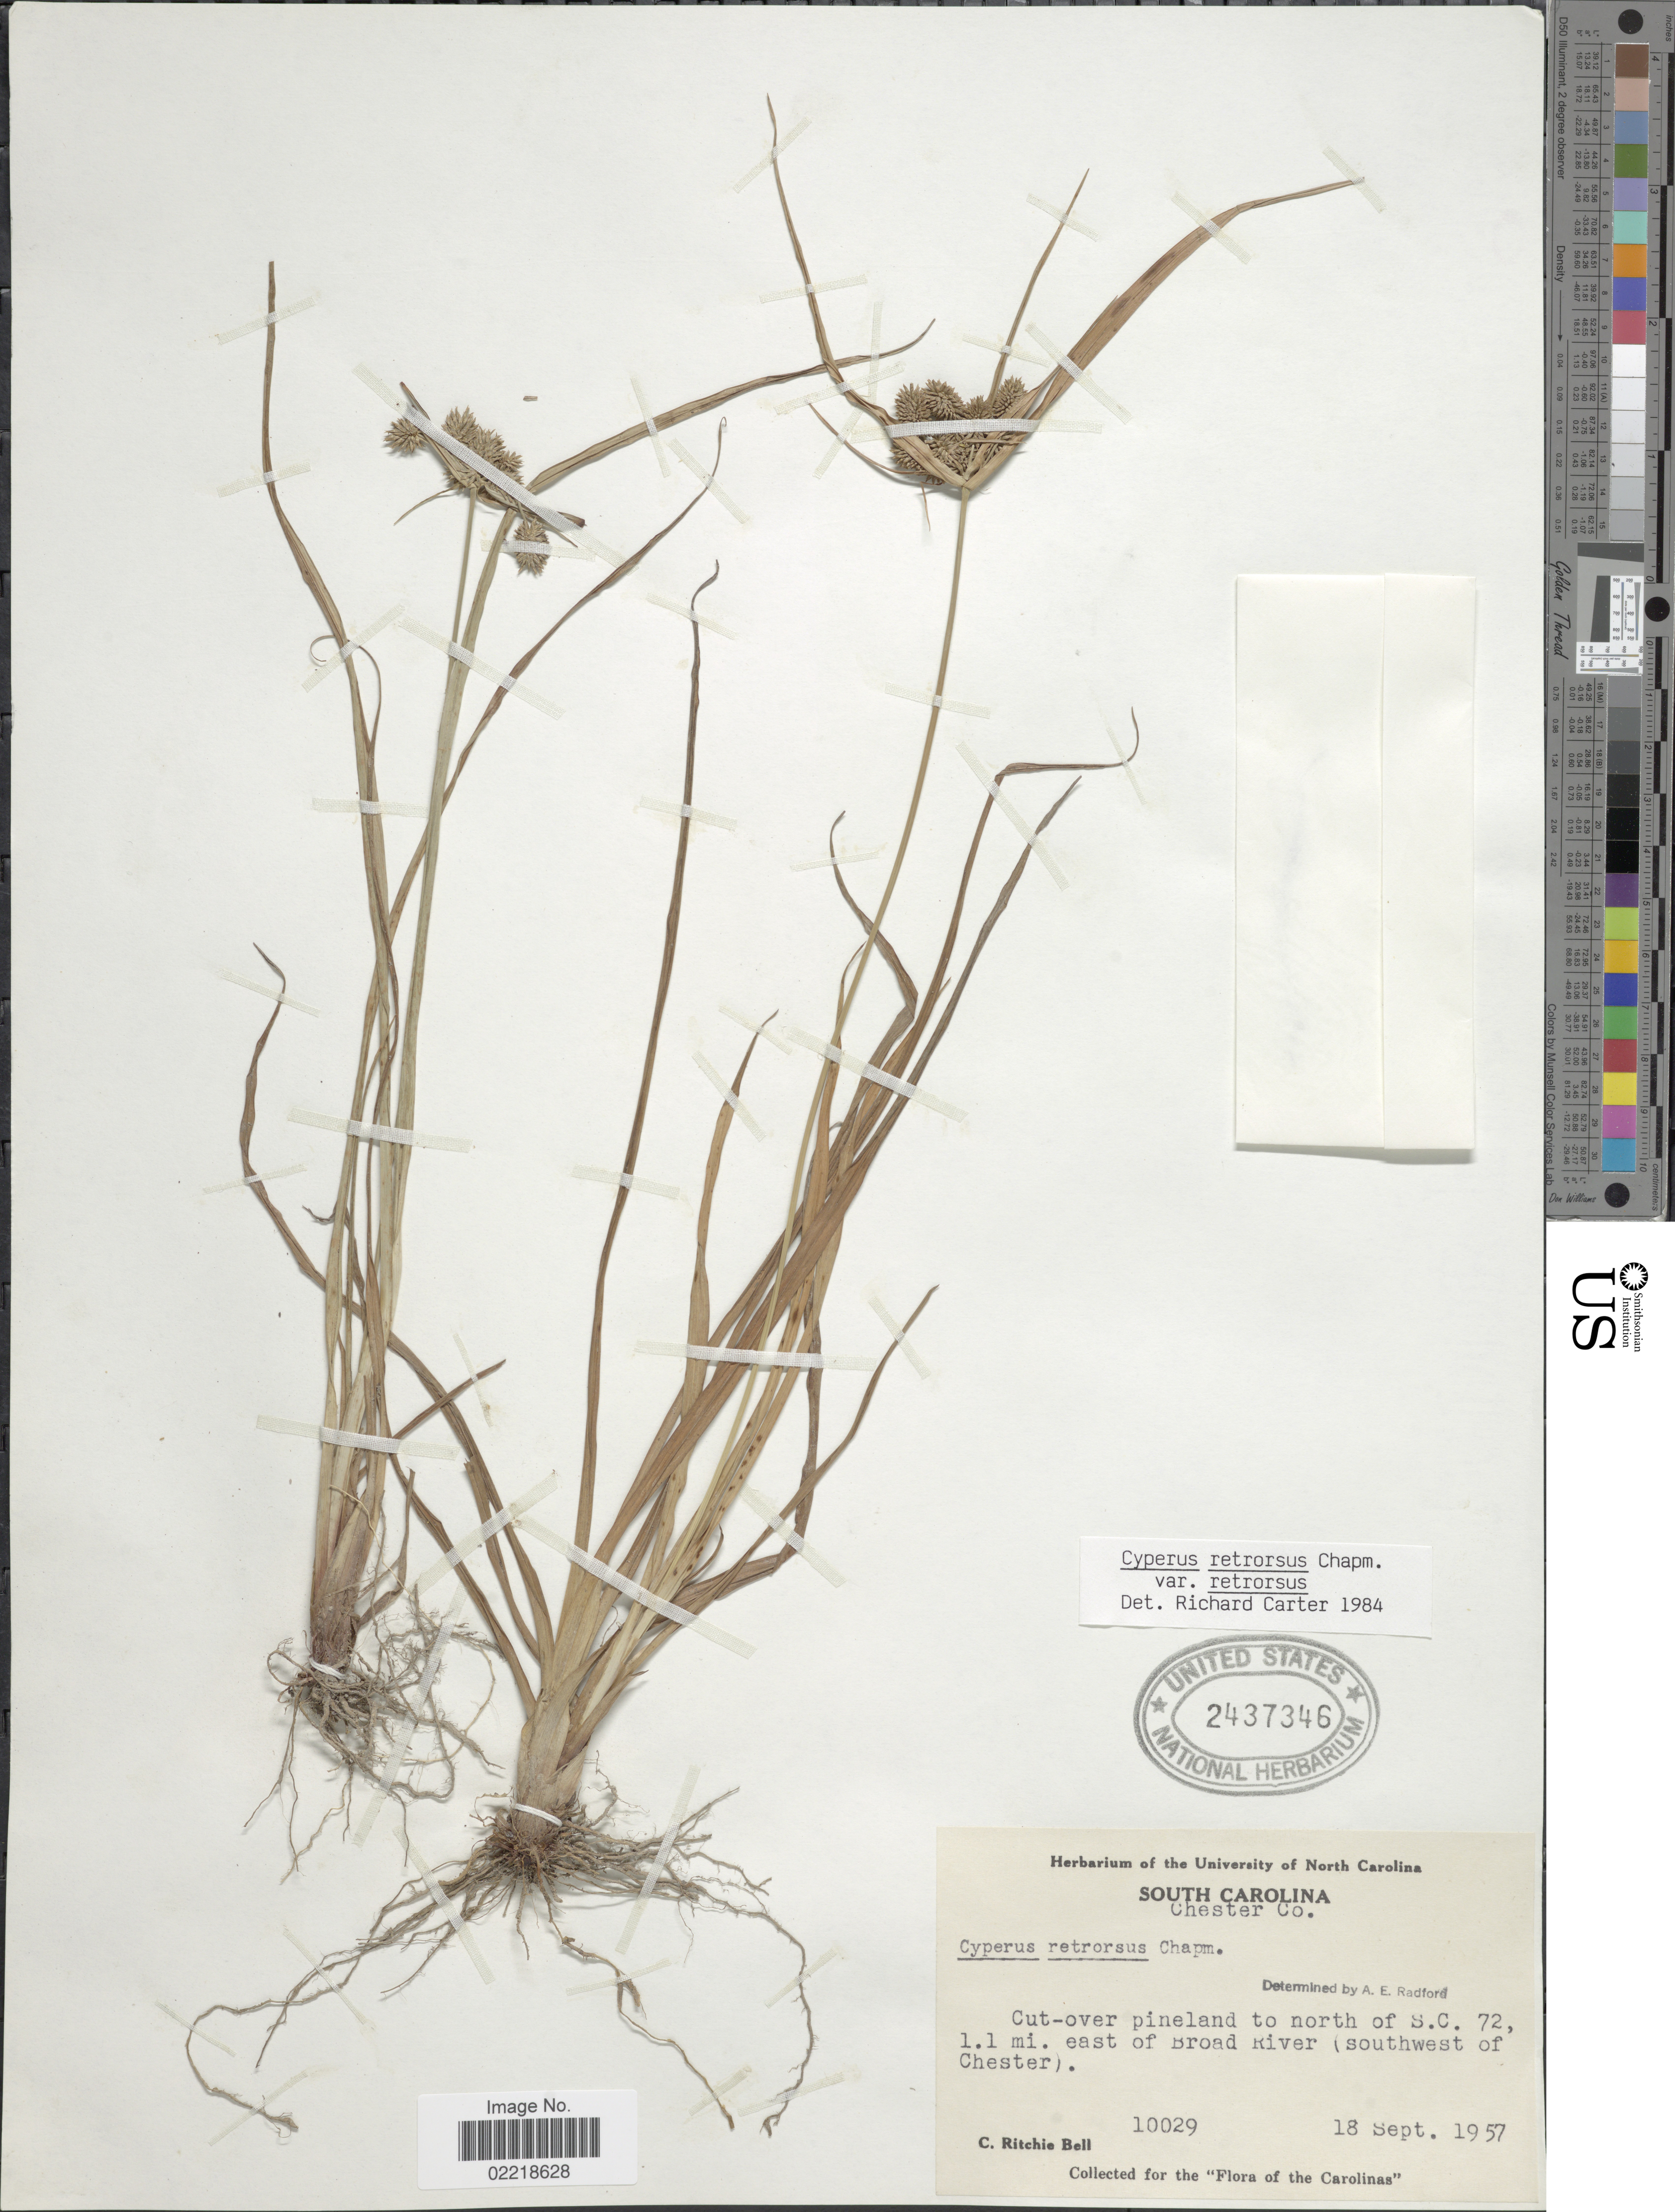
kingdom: Plantae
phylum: Tracheophyta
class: Liliopsida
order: Poales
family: Cyperaceae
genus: Cyperus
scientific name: Cyperus retrorsus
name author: Chapm.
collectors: C. R. Bell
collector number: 10029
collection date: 1957-09-18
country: United States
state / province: South Carolina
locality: Chester Co. north of S.C. 72, 1.1 mi. east of Broad River (southwest of Chester)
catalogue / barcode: US 2437346